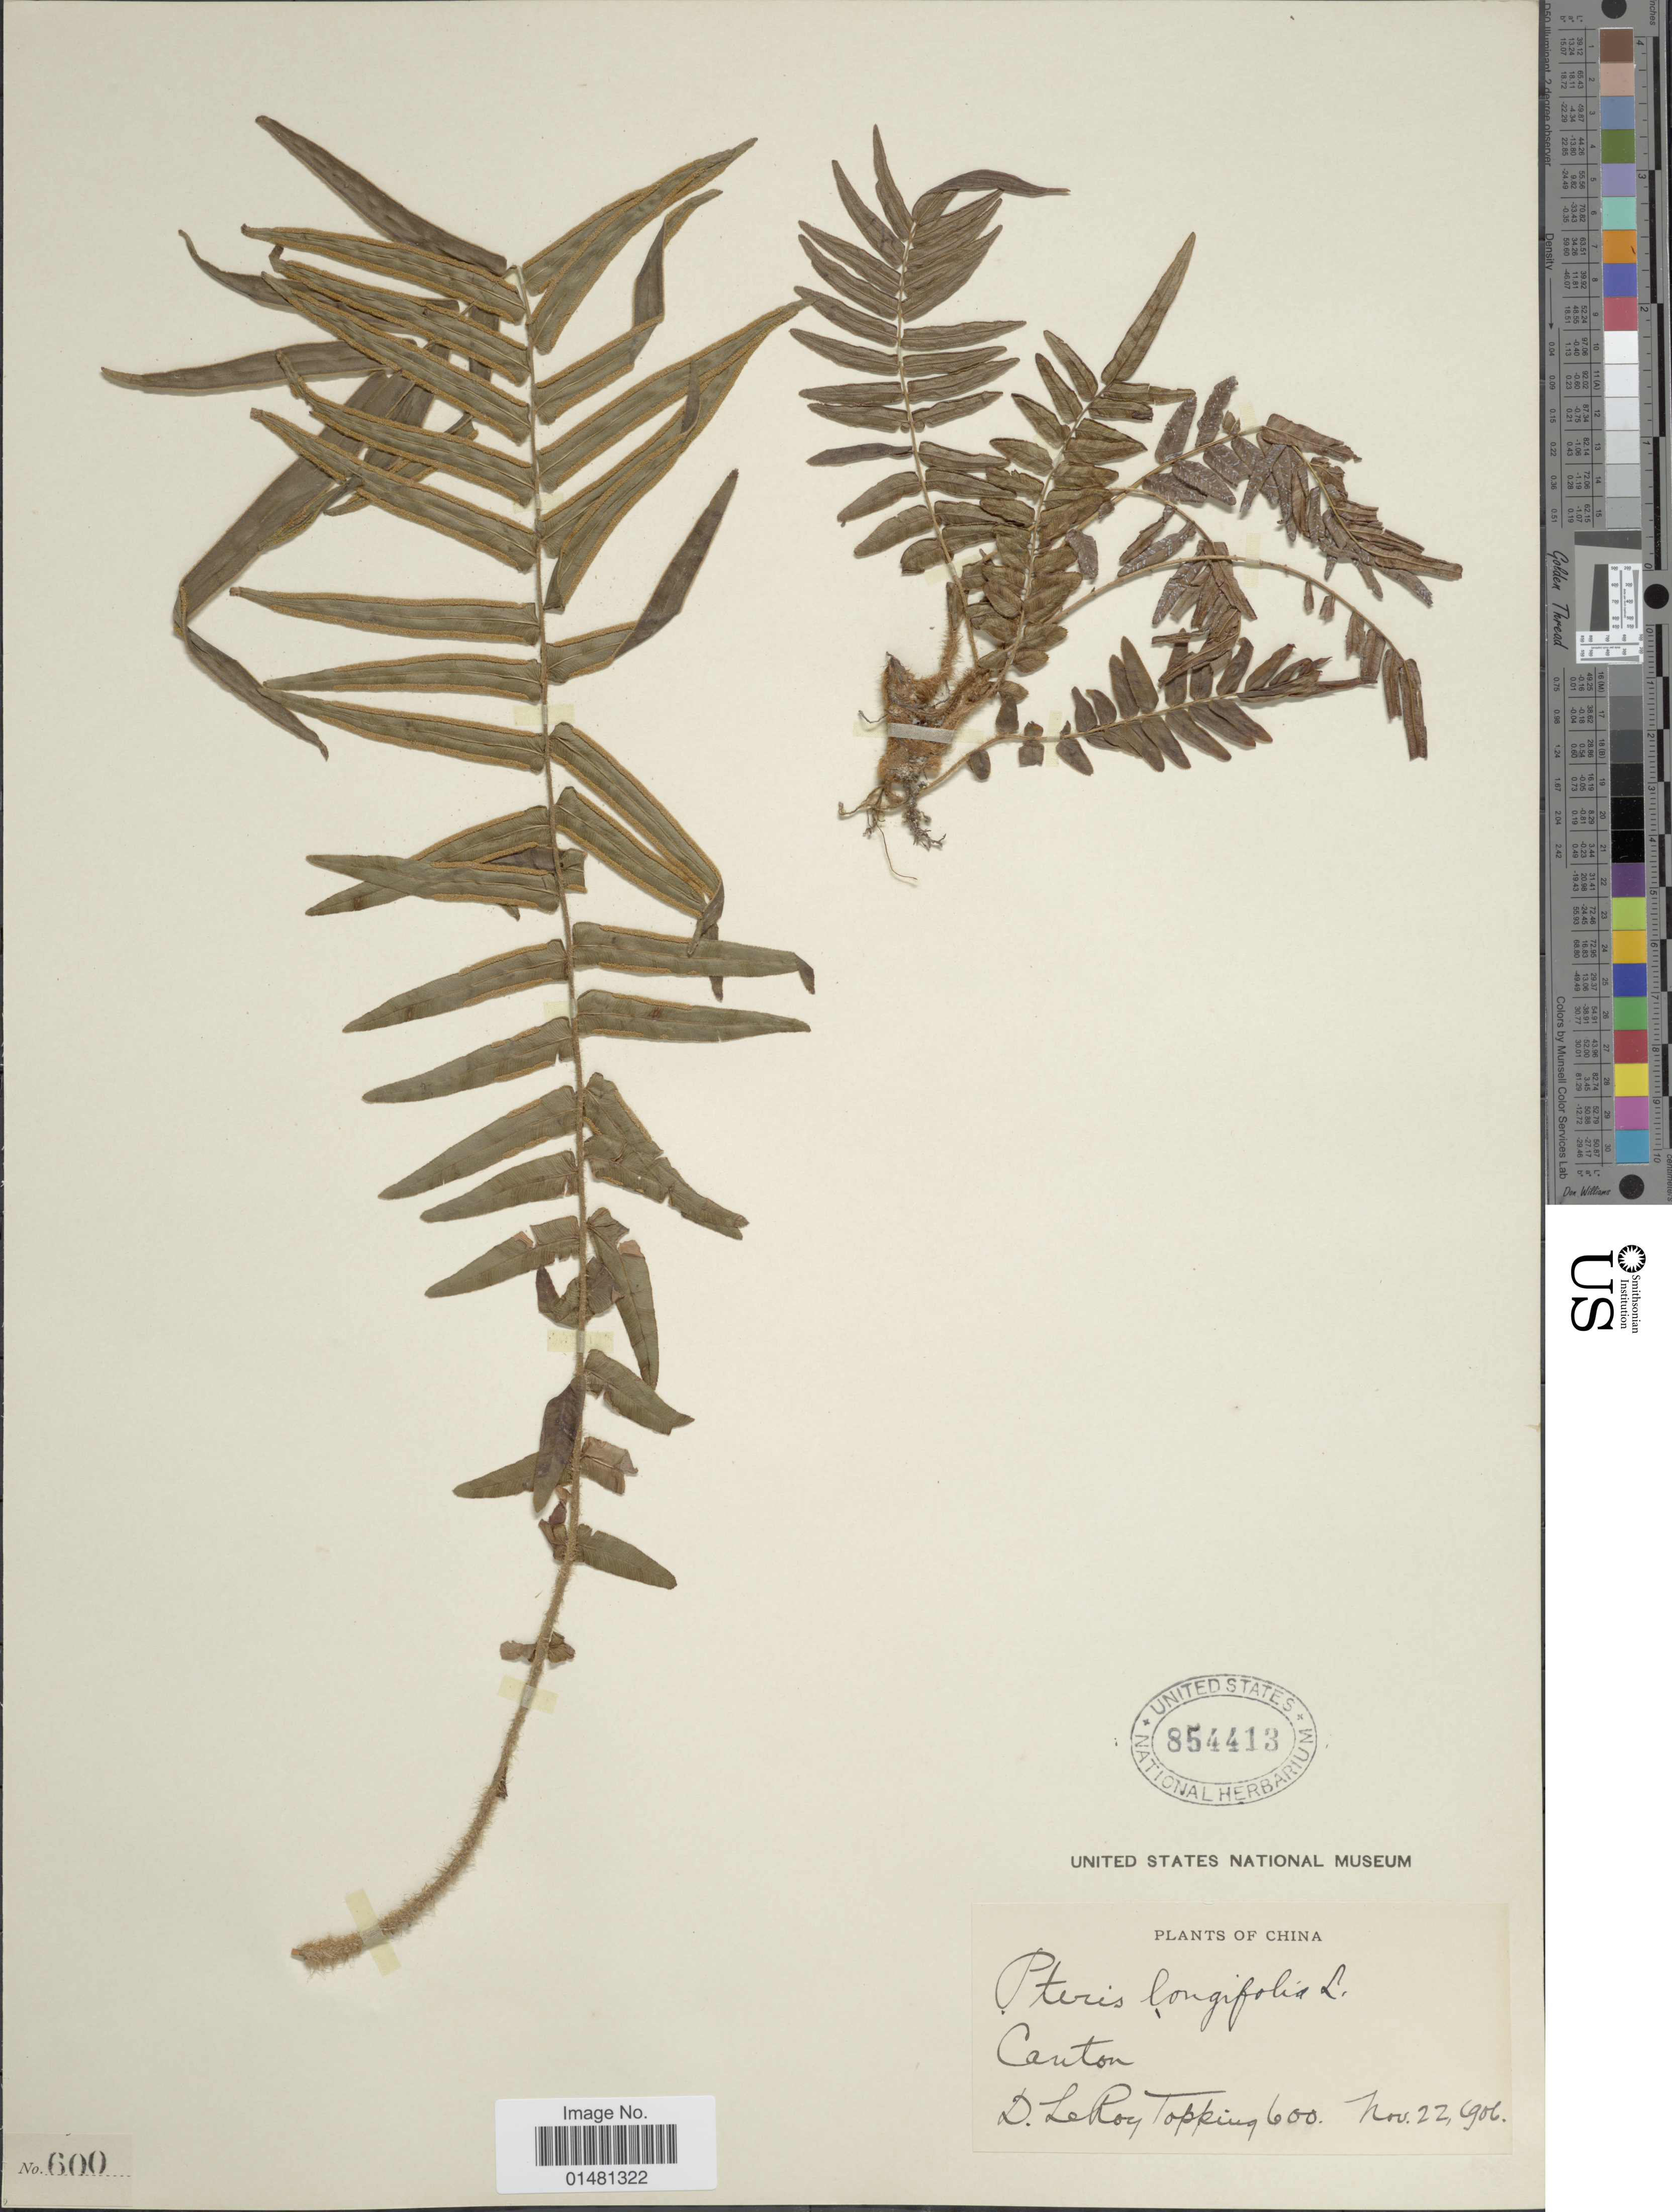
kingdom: Plantae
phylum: Tracheophyta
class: Polypodiopsida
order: Polypodiales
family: Pteridaceae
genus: Pteris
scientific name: Pteris vittata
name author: L.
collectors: D. L. Topping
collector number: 600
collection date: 1906-11-22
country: China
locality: Canton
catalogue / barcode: US 854413